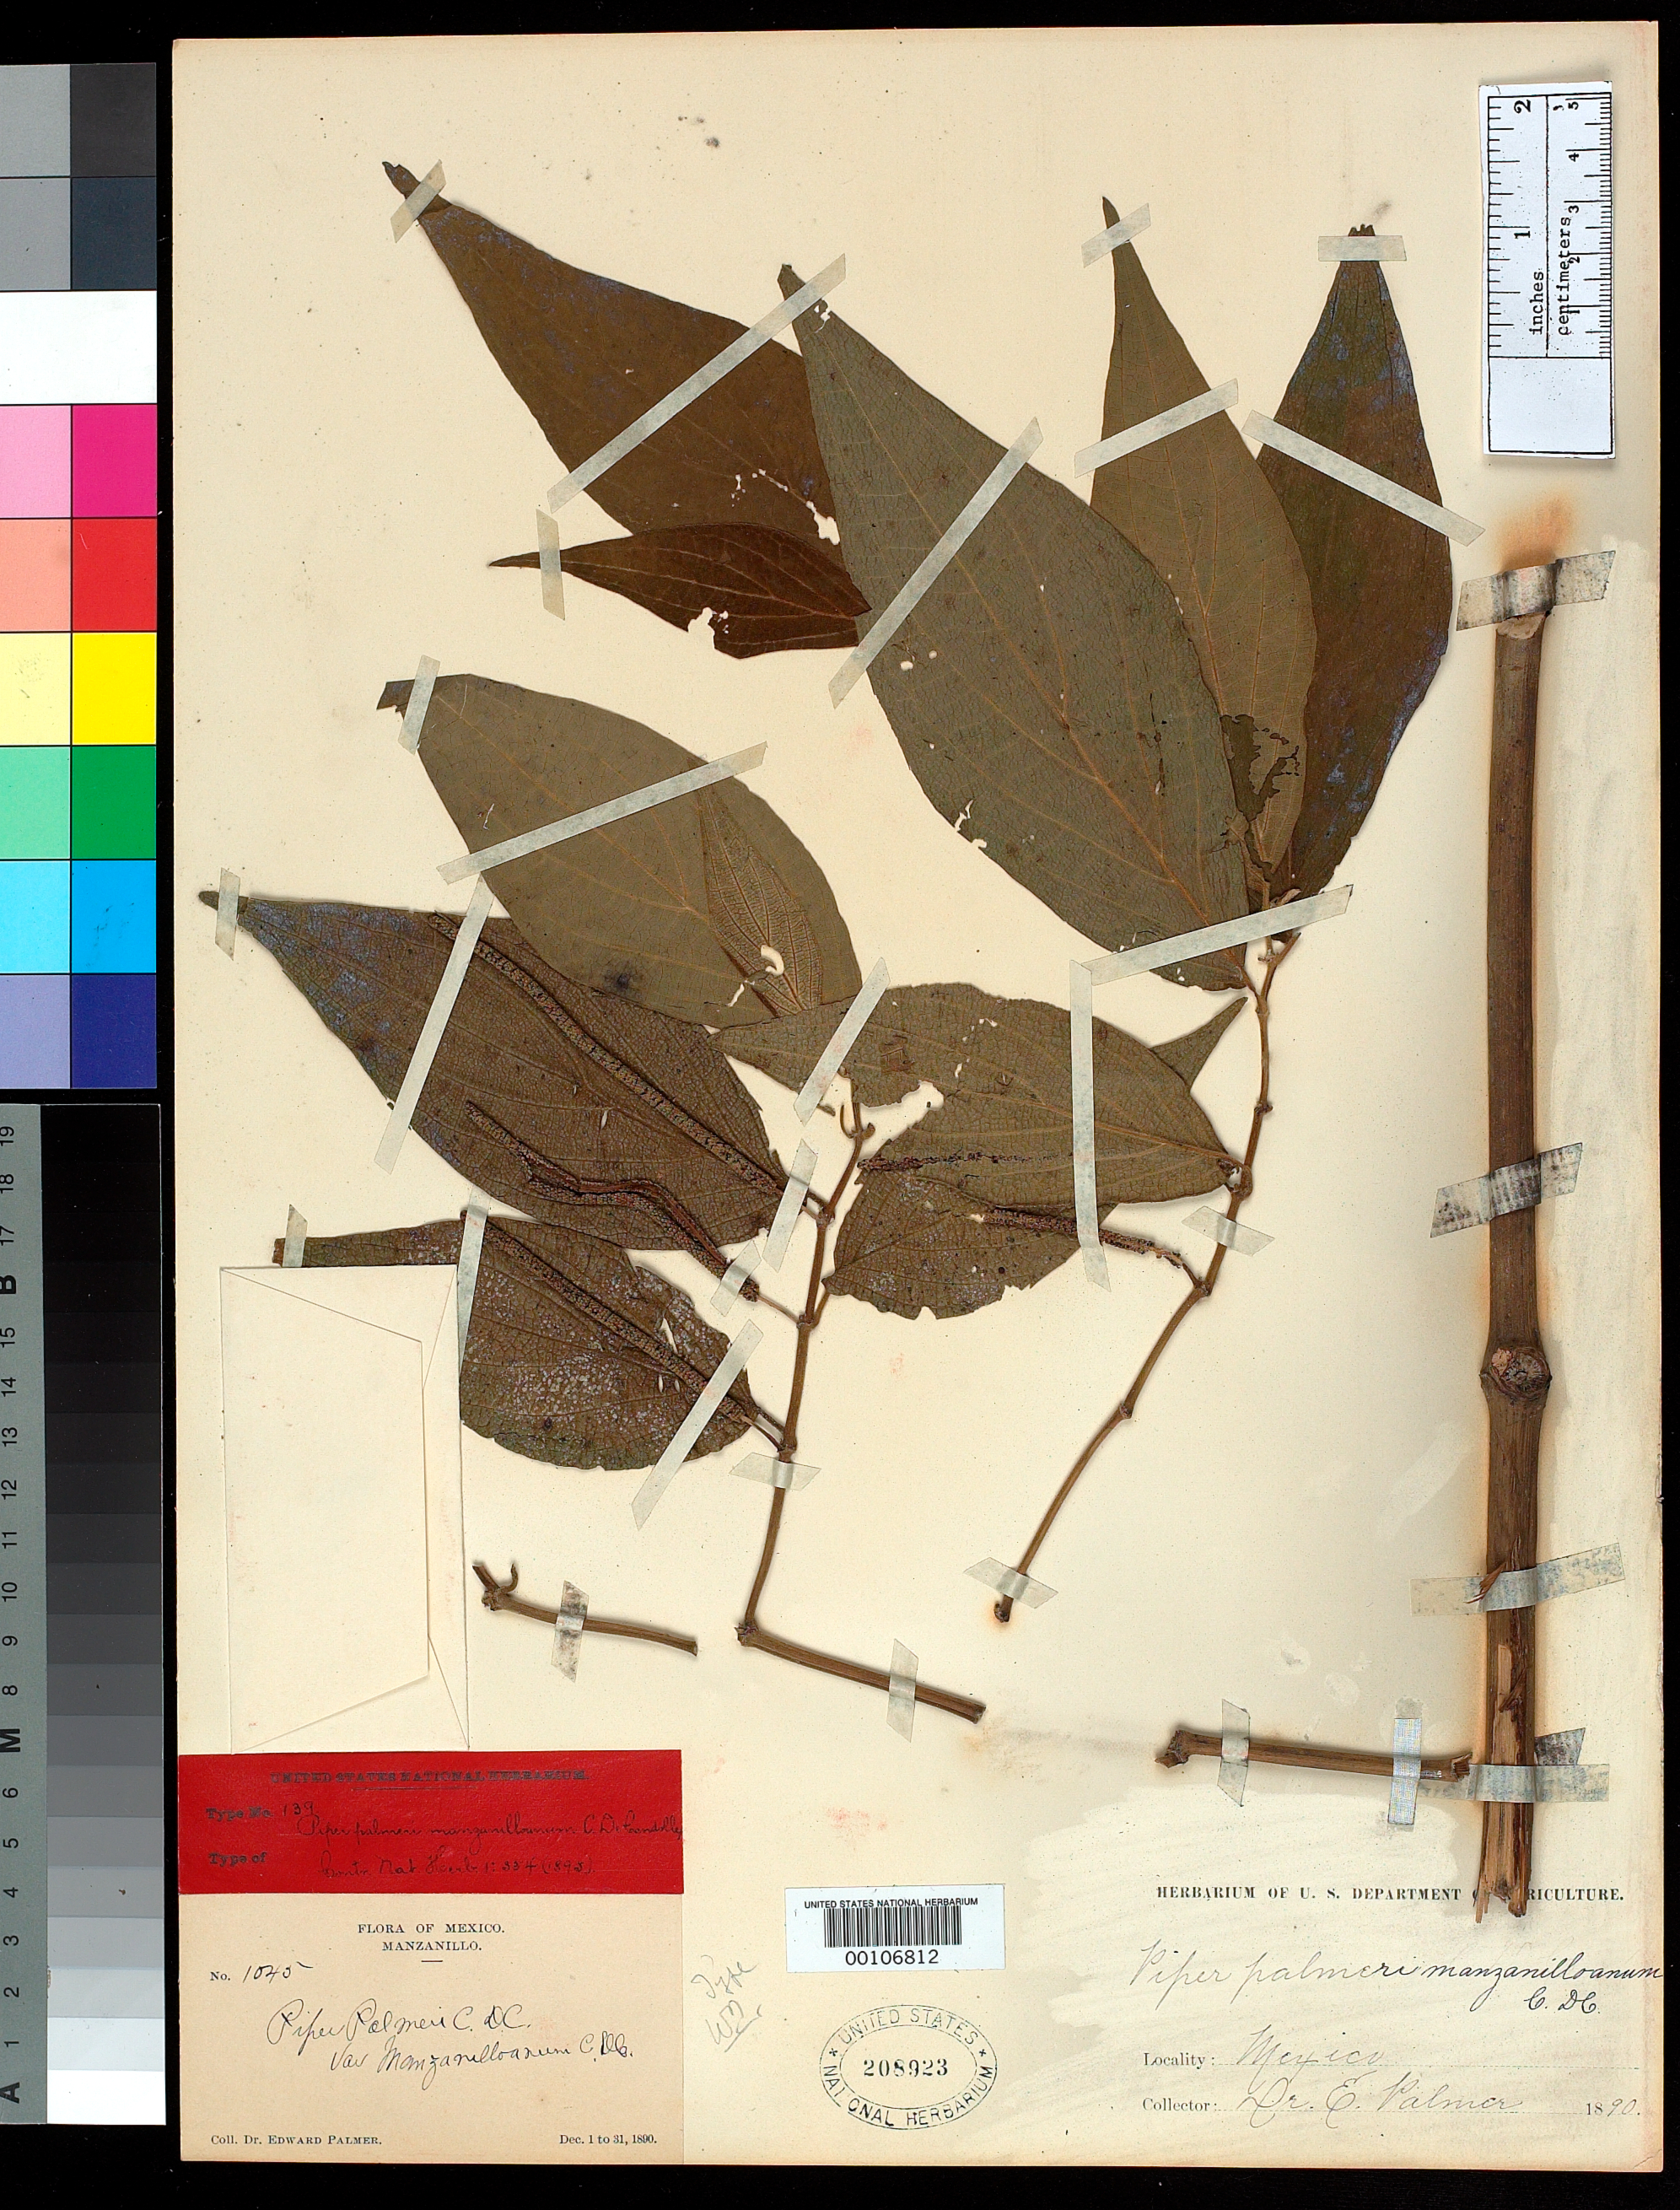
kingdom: Plantae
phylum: Tracheophyta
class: Magnoliopsida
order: Piperales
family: Piperaceae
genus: Piper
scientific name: Piper palmeri var. manzanilloanum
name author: C. DC.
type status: Type Collection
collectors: E. Palmer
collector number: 1045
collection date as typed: Dec 1890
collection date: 1890-12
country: Mexico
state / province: Colima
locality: Manzanillo.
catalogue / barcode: US 208923